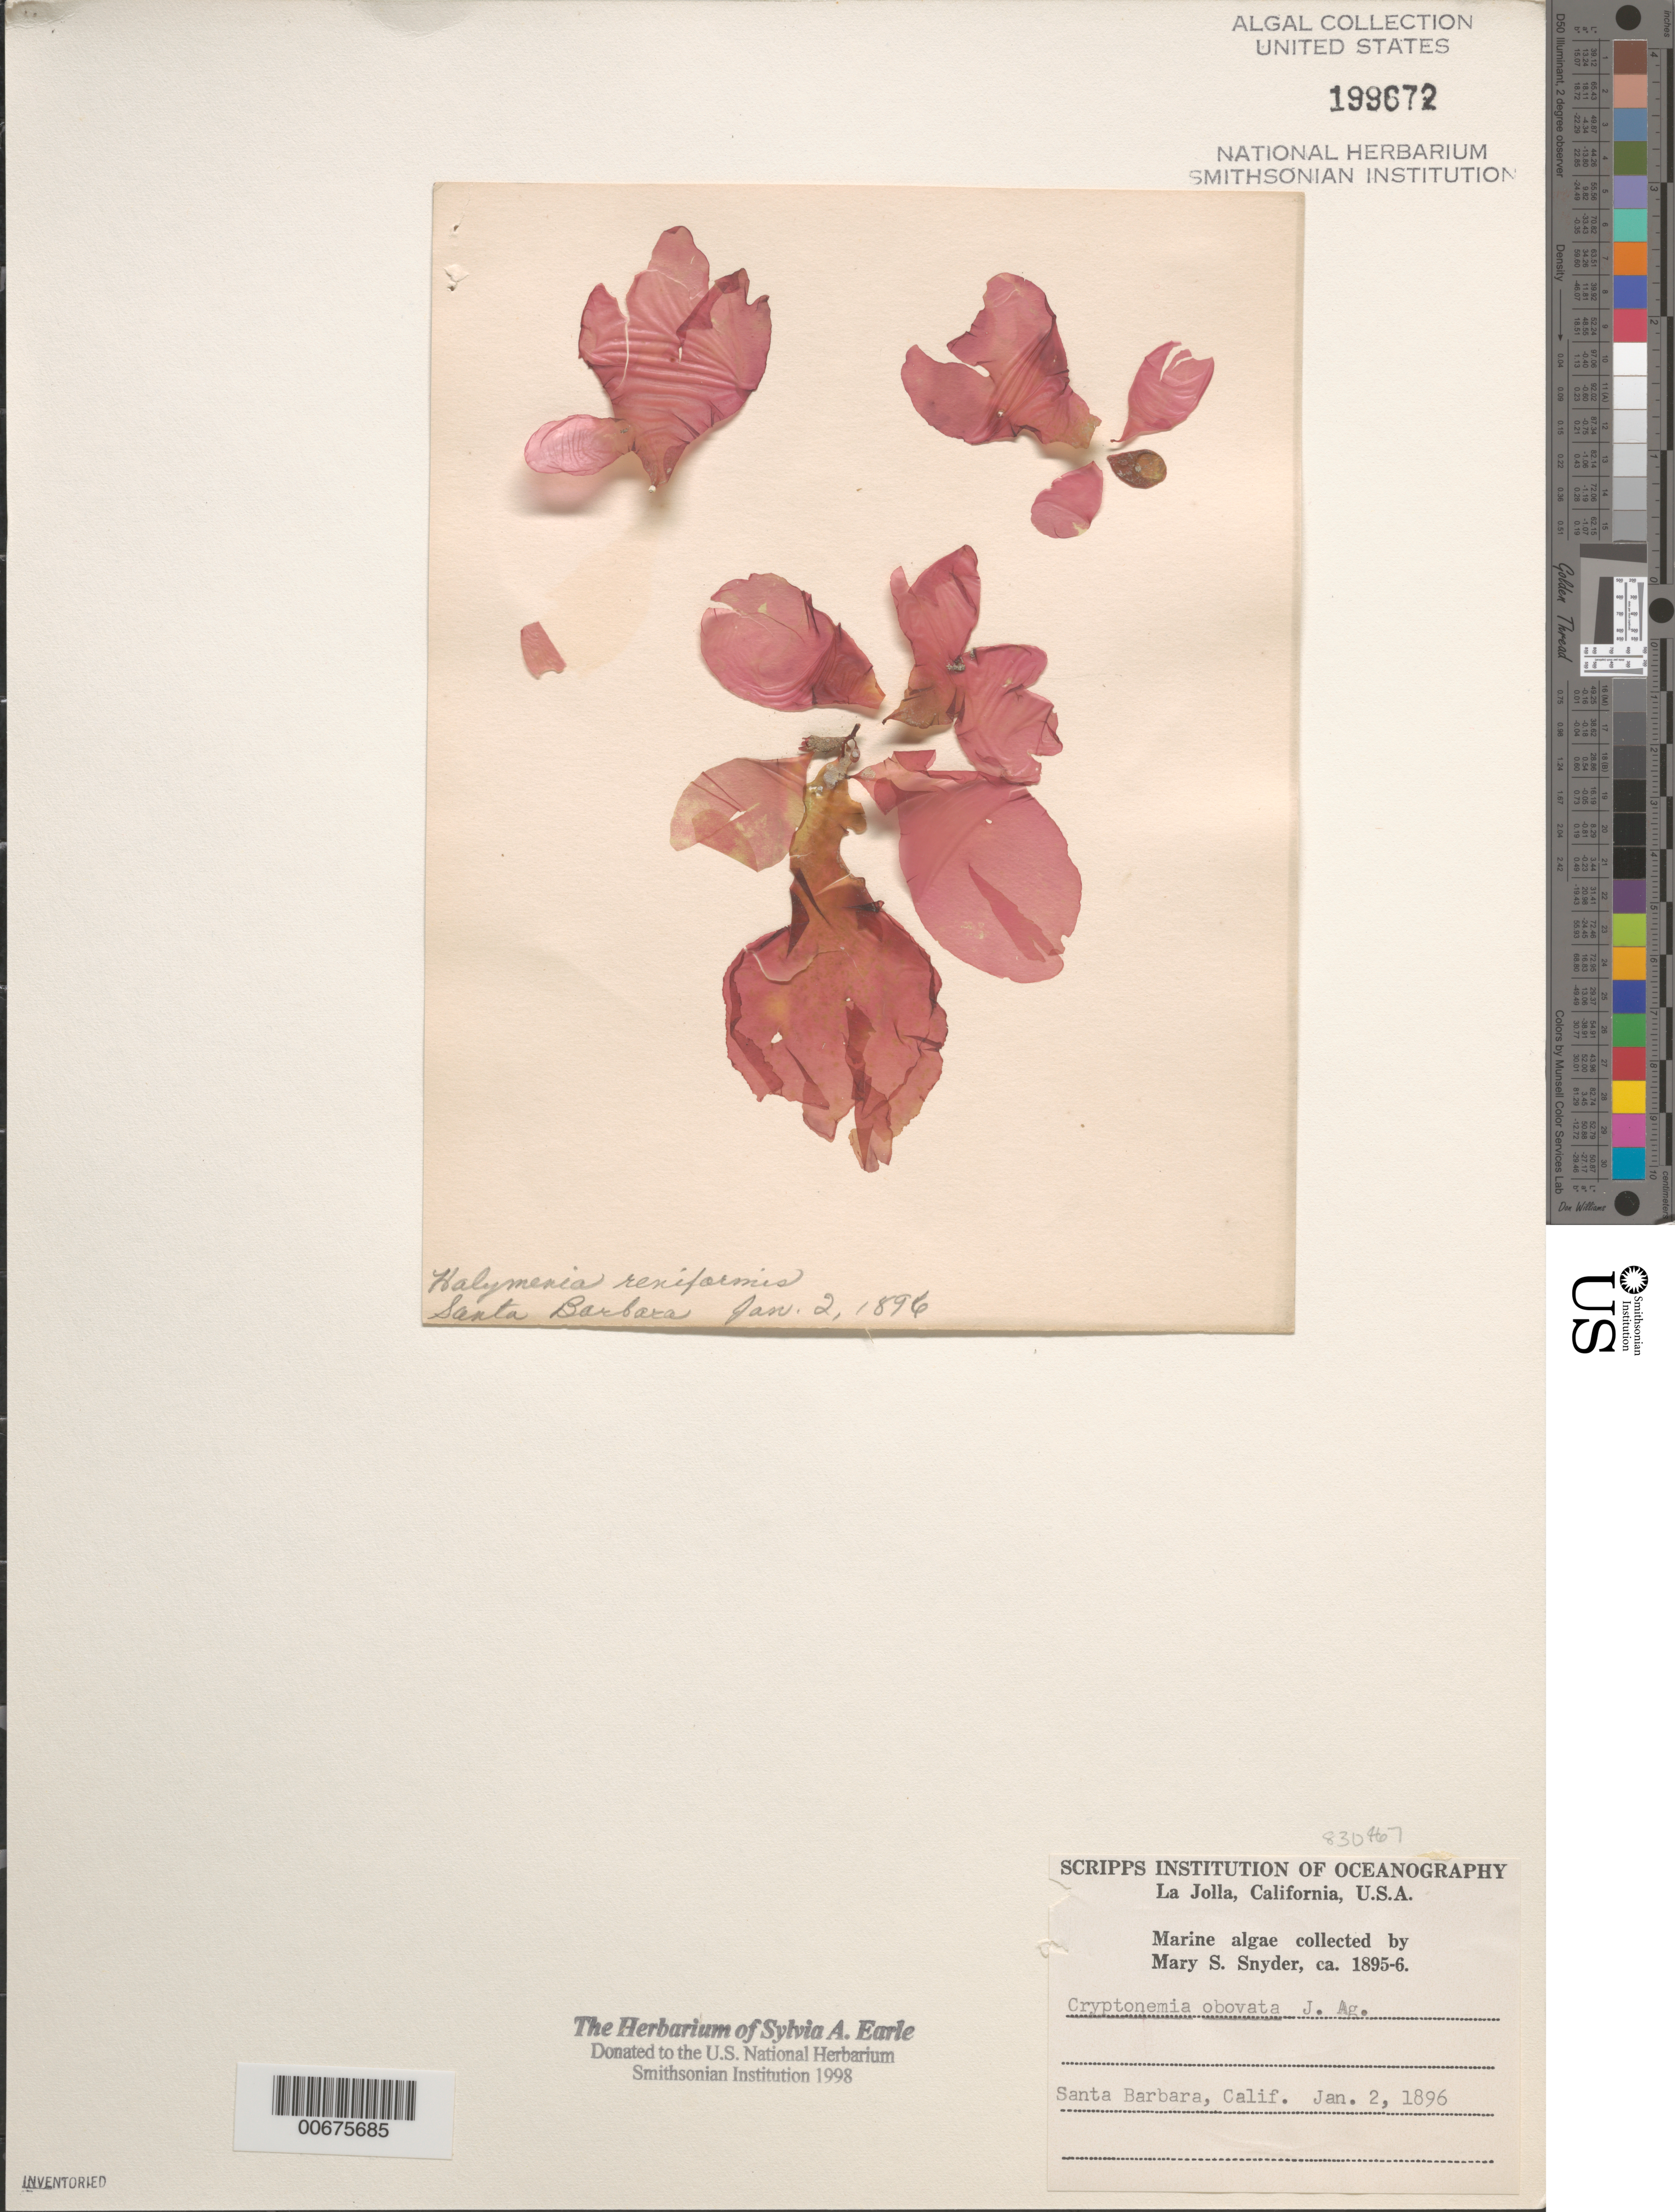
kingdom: Plantae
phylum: Rhodophyta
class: Florideophyceae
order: Halymeniales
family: Halymeniaceae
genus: Cryptonemia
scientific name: Cryptonemia obovata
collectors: M. Snyder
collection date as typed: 02 Jan 1896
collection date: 1896-01-02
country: United States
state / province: California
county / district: Santa Barbara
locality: Santa Barbara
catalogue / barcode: US 199672